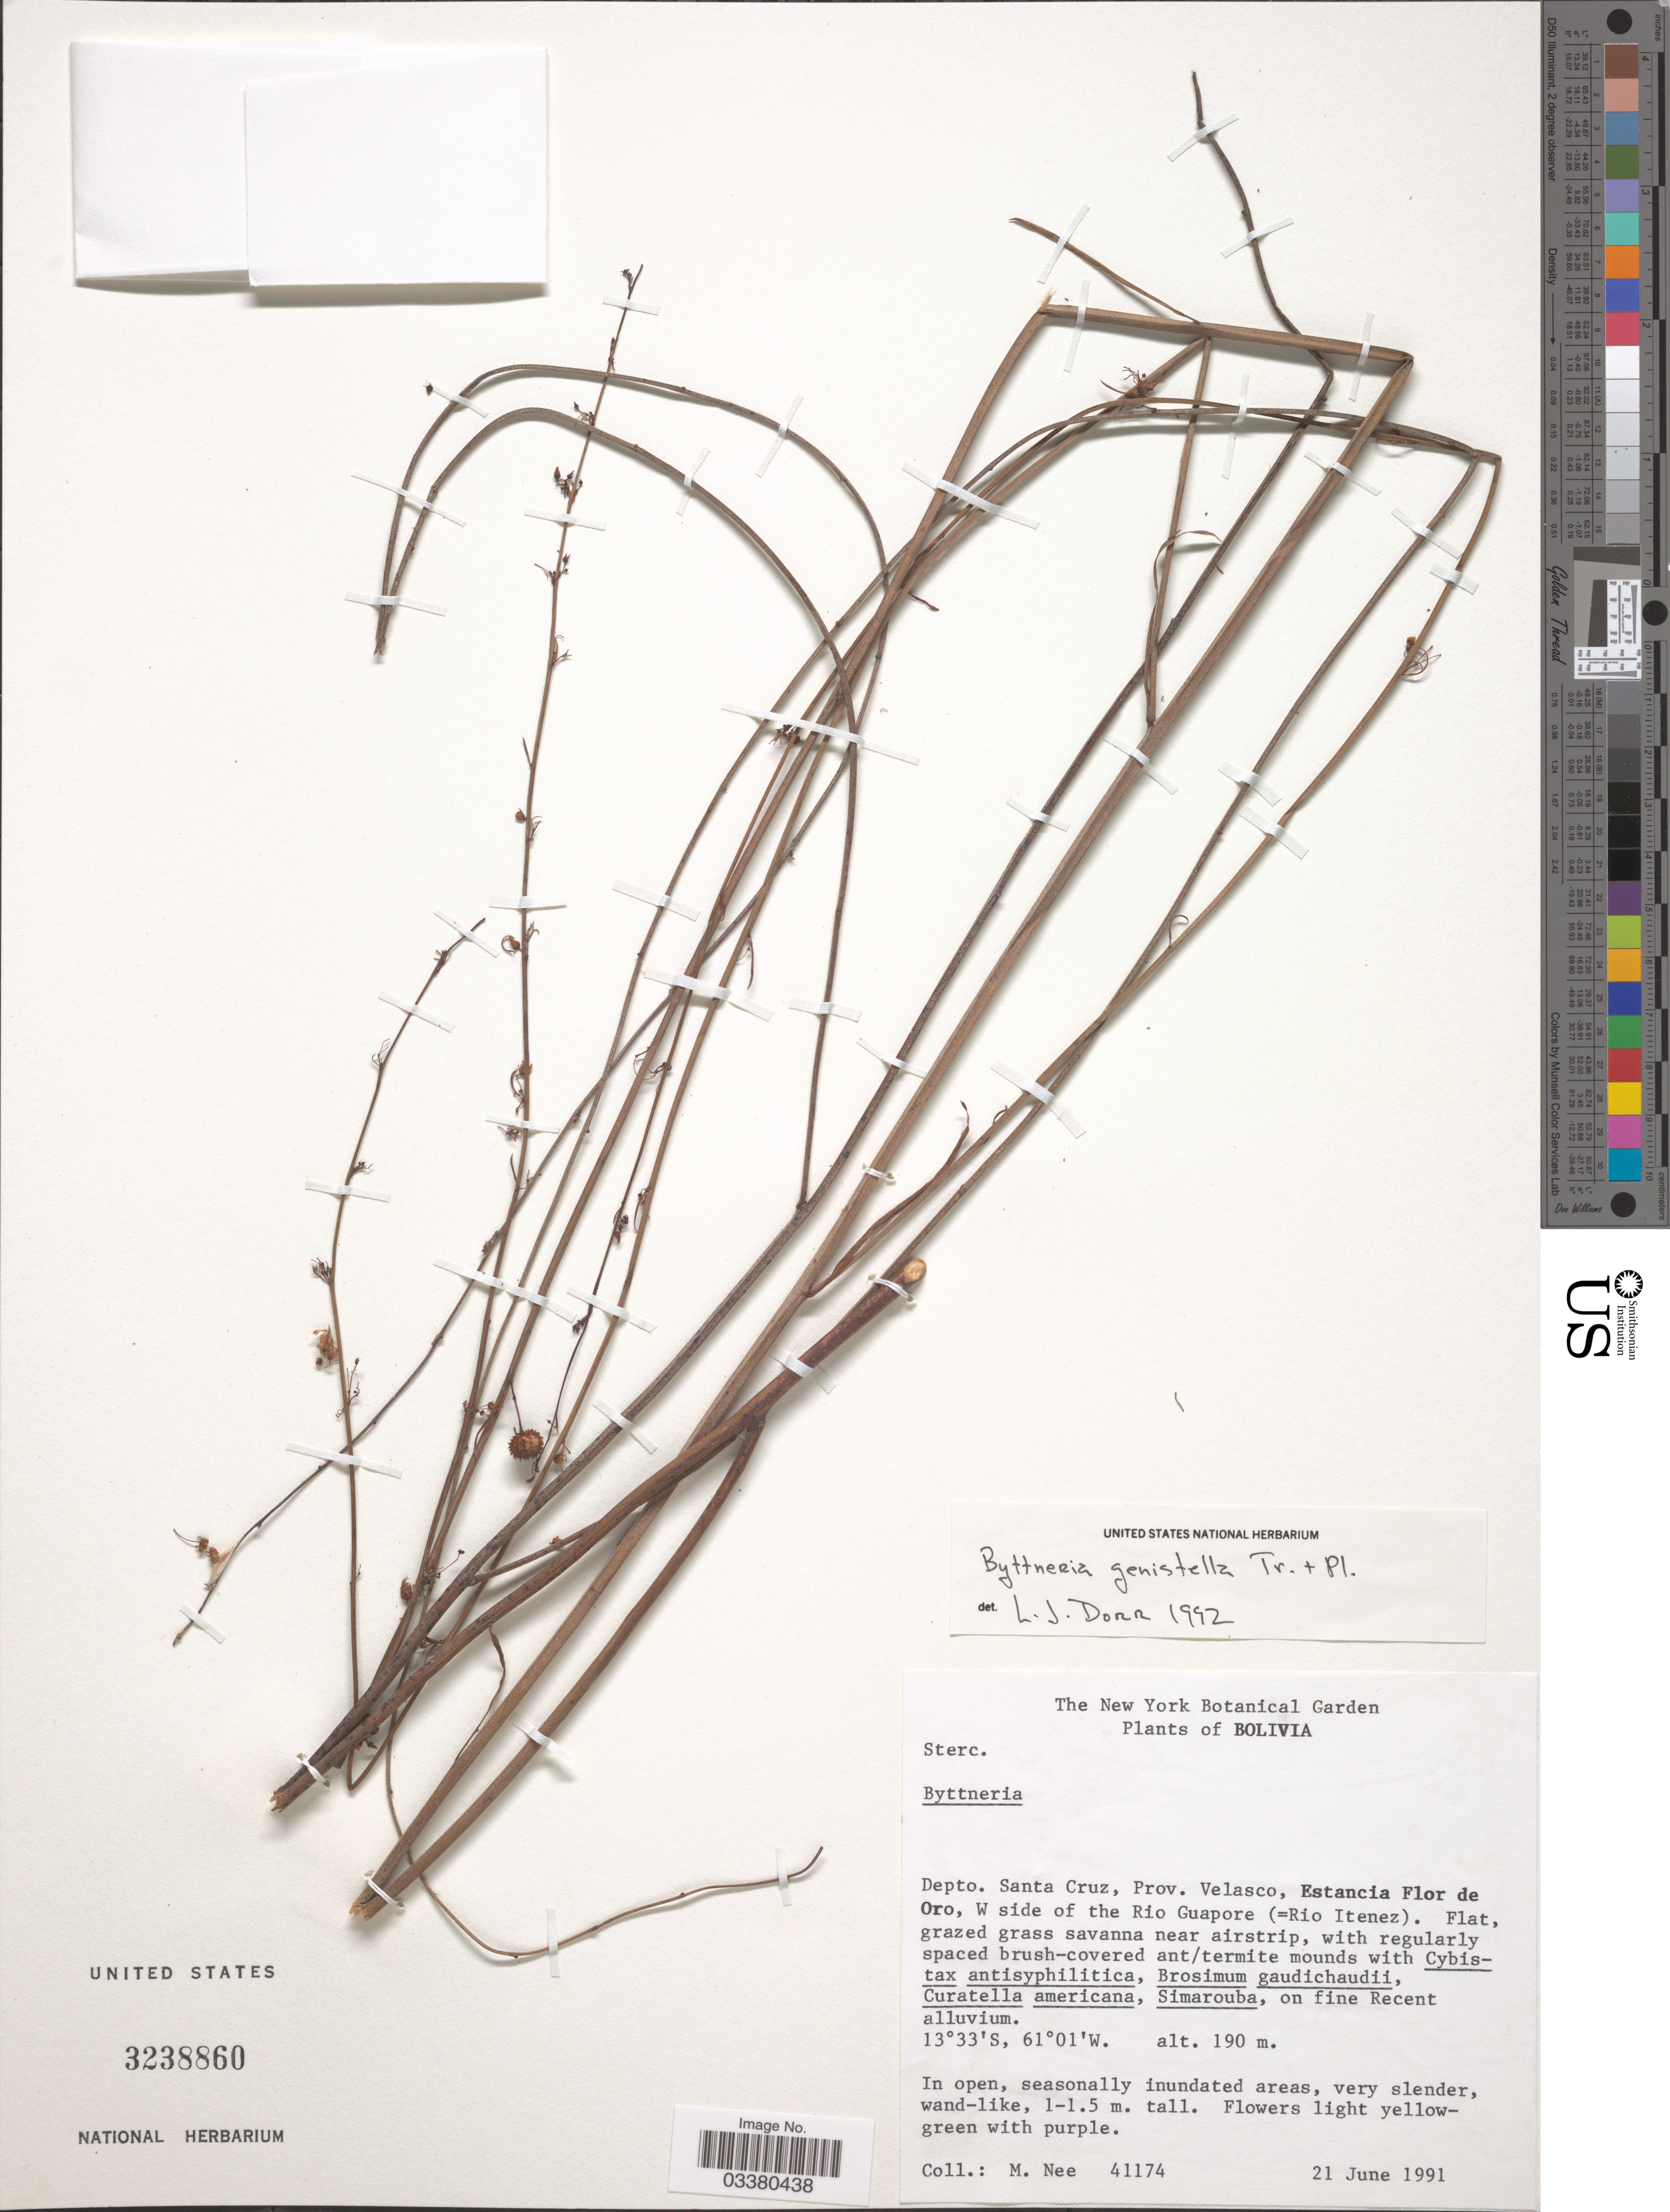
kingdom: Plantae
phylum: Tracheophyta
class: Magnoliopsida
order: Malvales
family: Malvaceae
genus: Byttneria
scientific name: Byttneria genistella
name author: Triana & Planch.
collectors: M. Nee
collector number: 41174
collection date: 1991-06-21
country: Bolivia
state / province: Santa Cruz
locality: Depto. Santa Cruz, Prov. Velasco, Estancia Flor de Oro, W side of the Rio Guapore (=Rio Itenez).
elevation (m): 190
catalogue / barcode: US 3238860